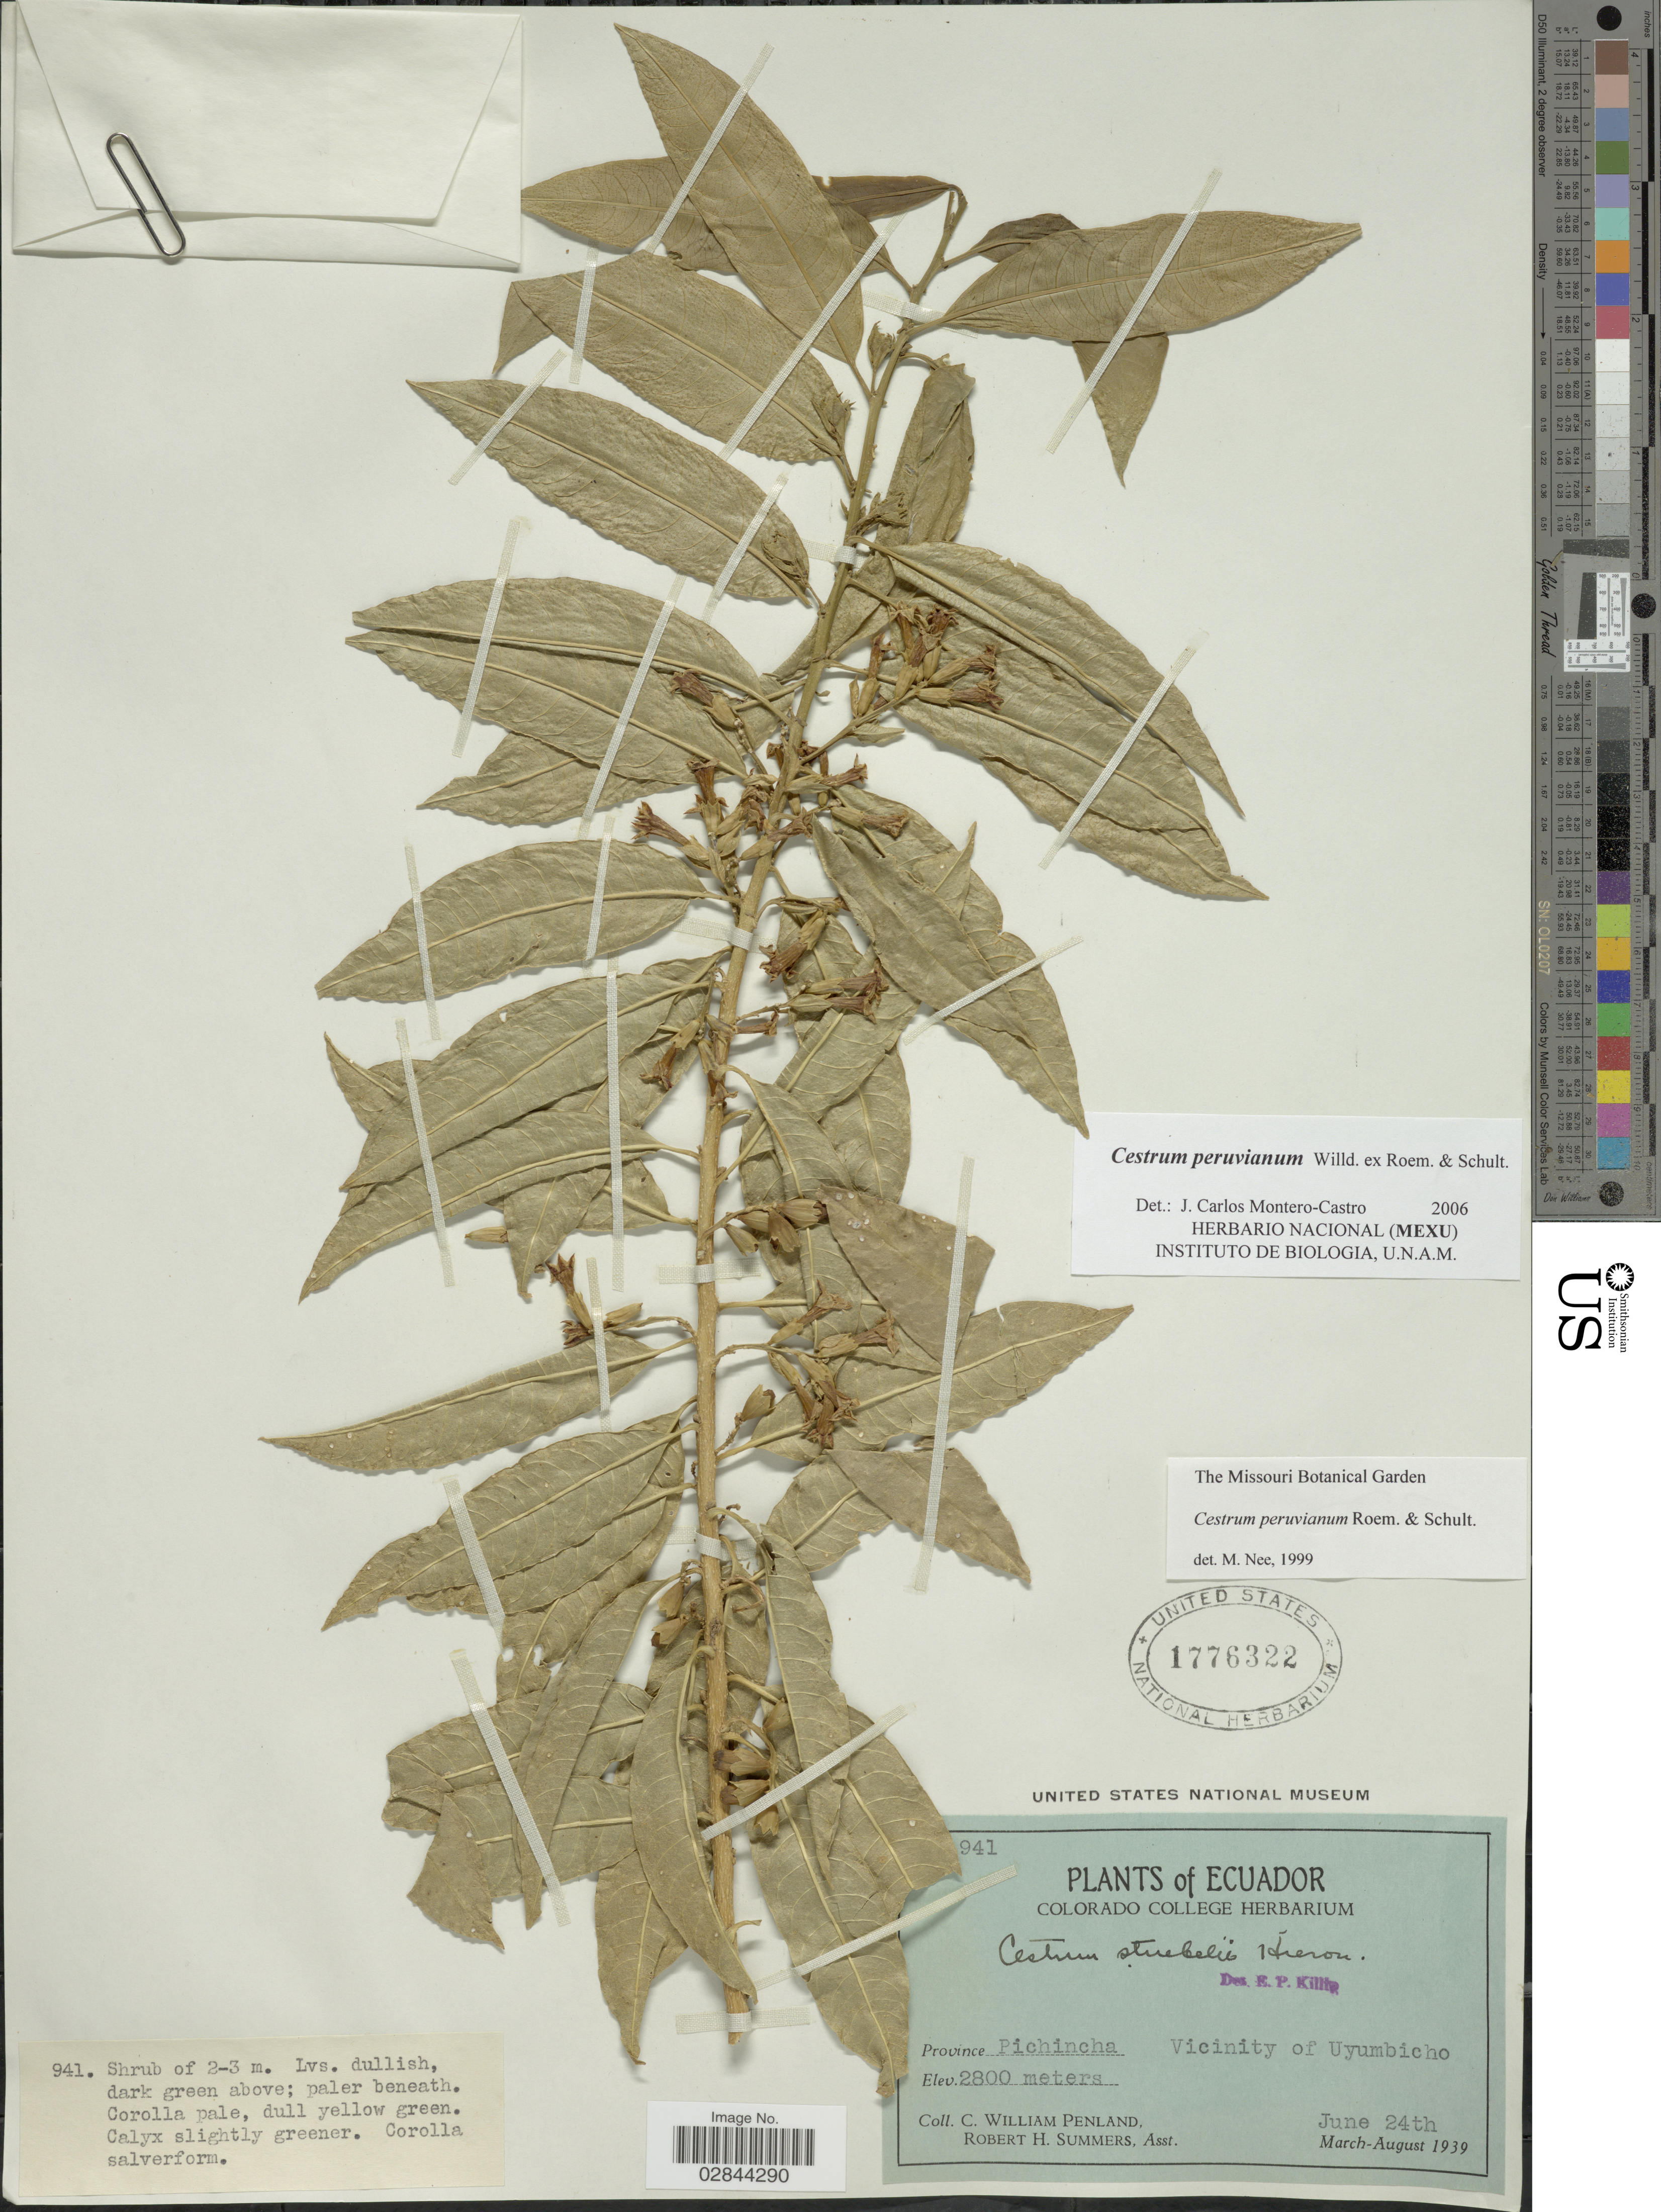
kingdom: Plantae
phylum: Tracheophyta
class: Magnoliopsida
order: Solanales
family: Solanaceae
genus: Cestrum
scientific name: Cestrum affine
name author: Kunth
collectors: C. W. Penland & R. Summers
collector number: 941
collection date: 1939-06-24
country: Ecuador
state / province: Pichincha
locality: Vicinity of Uyumbicho.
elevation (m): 2800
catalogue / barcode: US 1776322